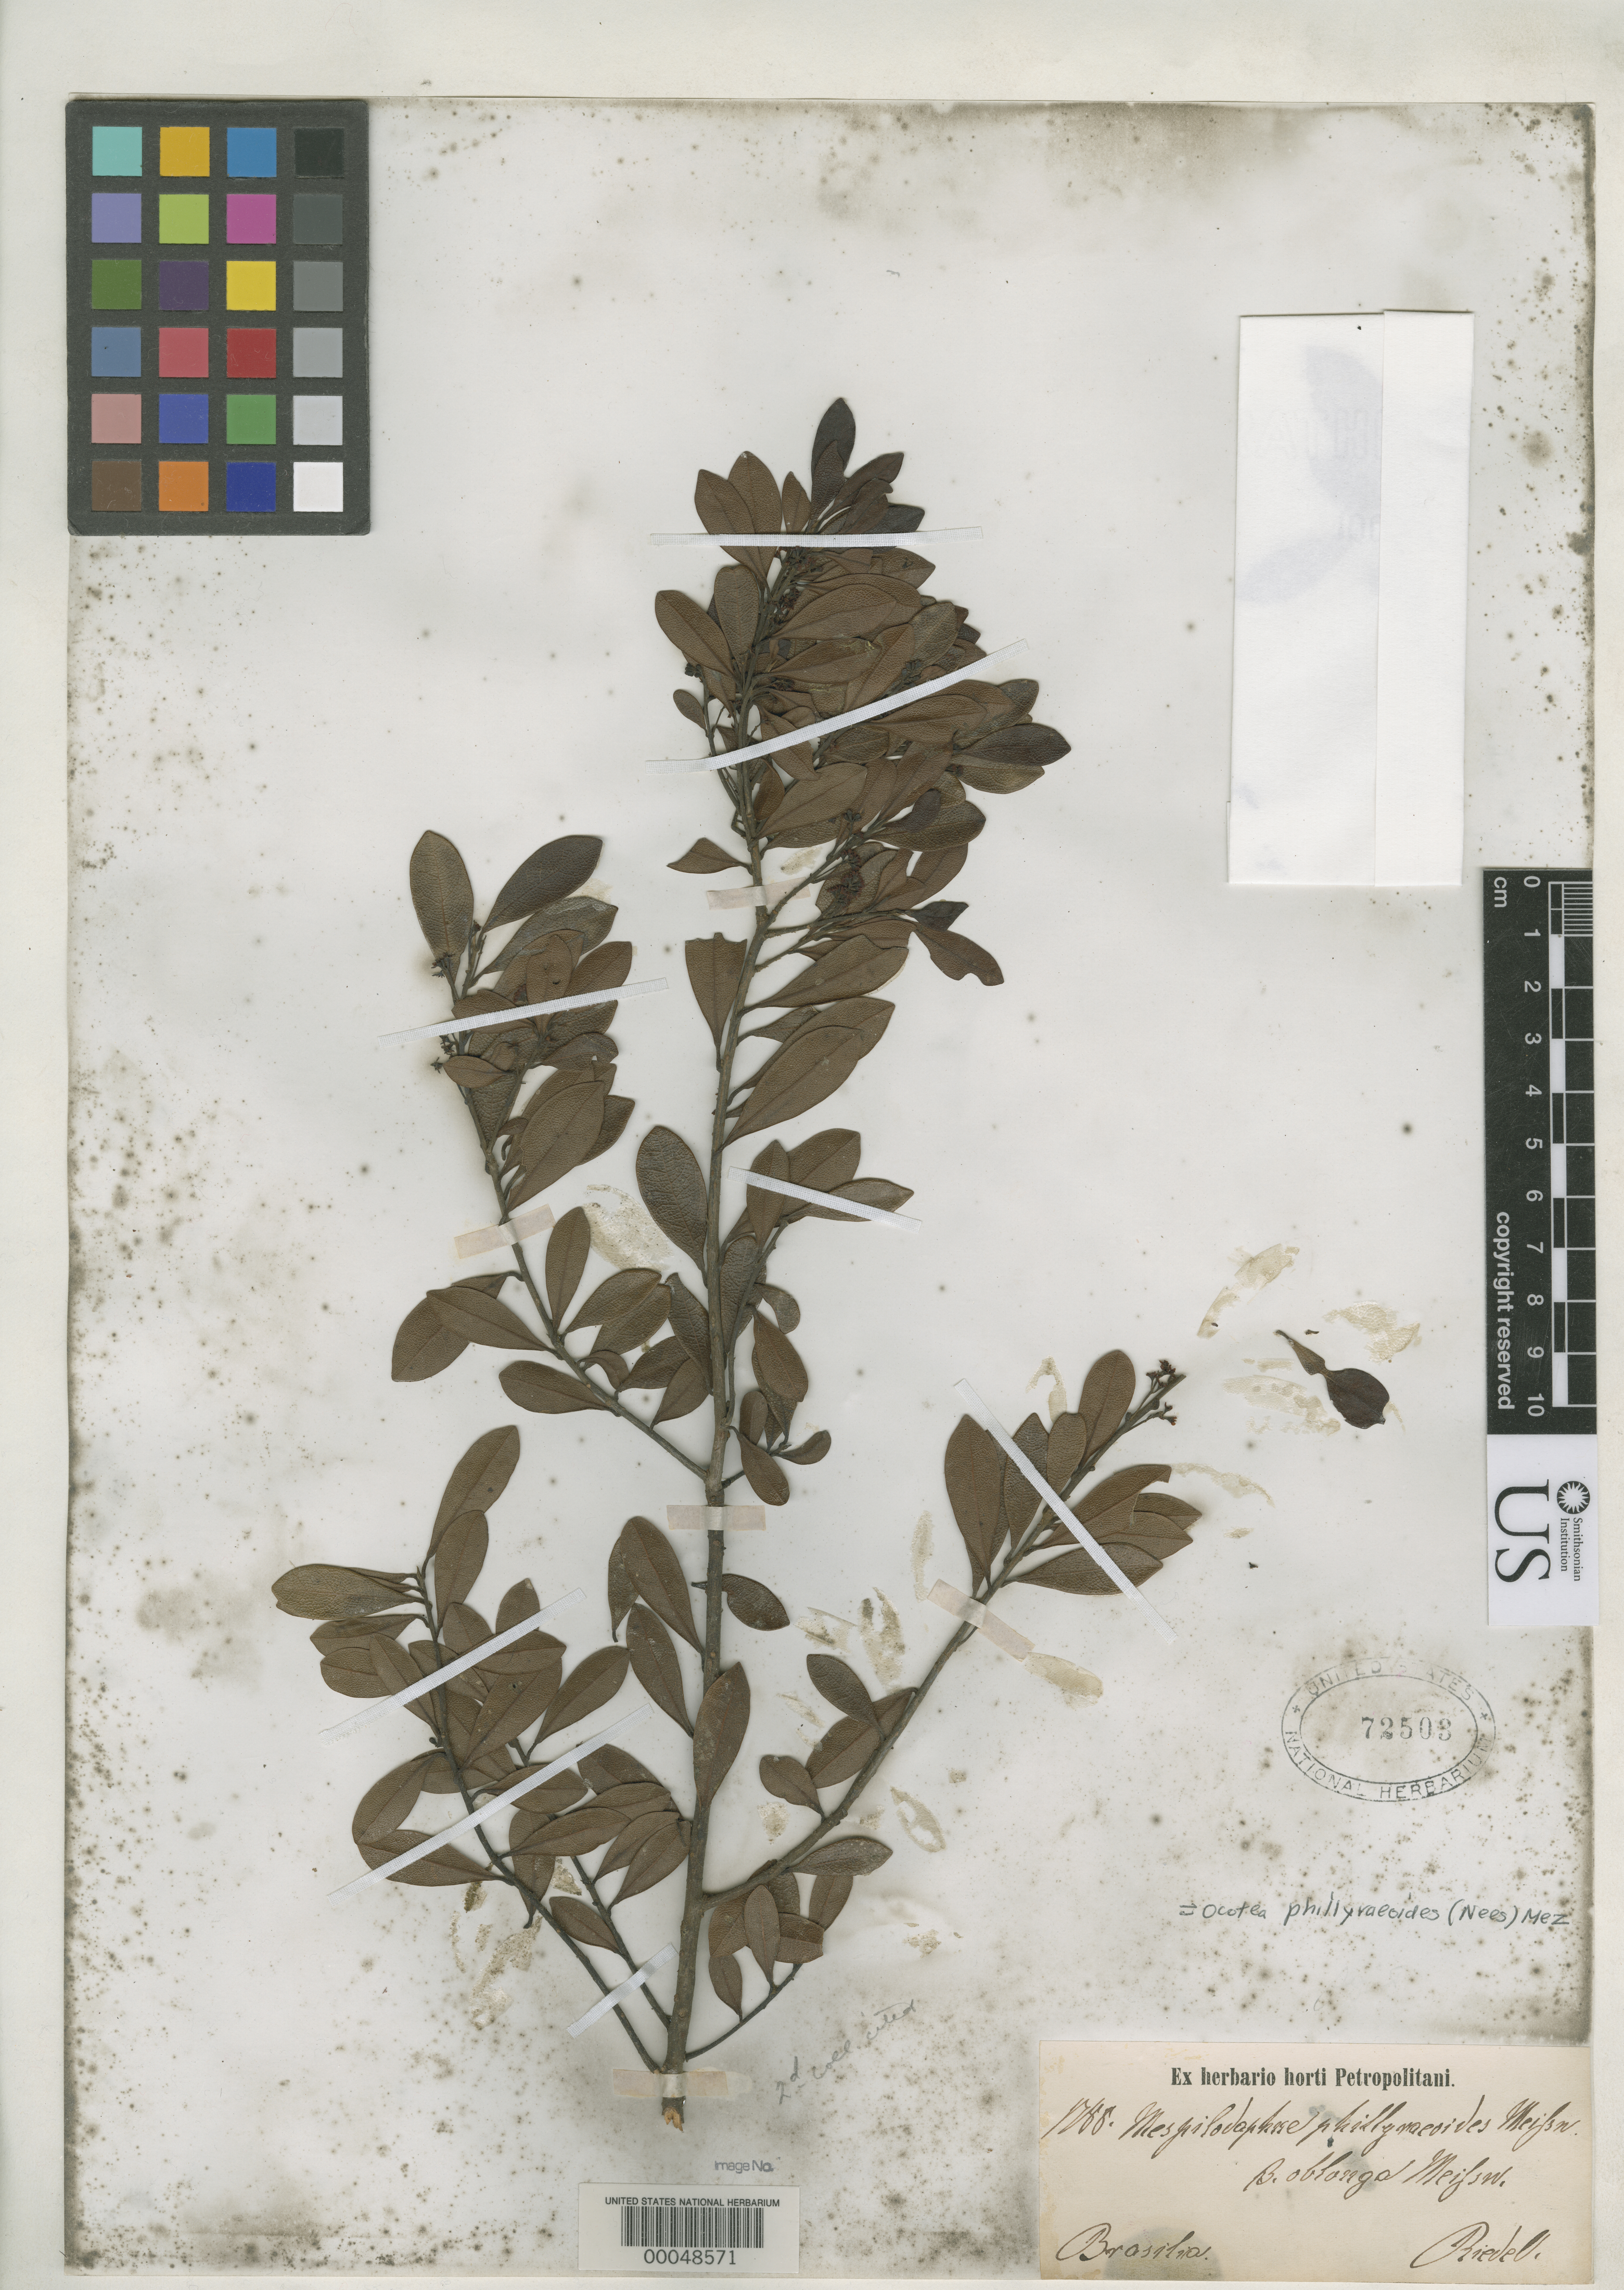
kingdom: Plantae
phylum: Tracheophyta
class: Magnoliopsida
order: Laurales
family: Lauraceae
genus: Mespilodaphne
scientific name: Mespilodaphne phillyraeoides var. oblonga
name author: Meisn. in DC.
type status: Isosyntype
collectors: L. Riedel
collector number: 1788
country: Brazil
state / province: São Paulo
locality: Serrade Cubatao.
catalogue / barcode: US 72503